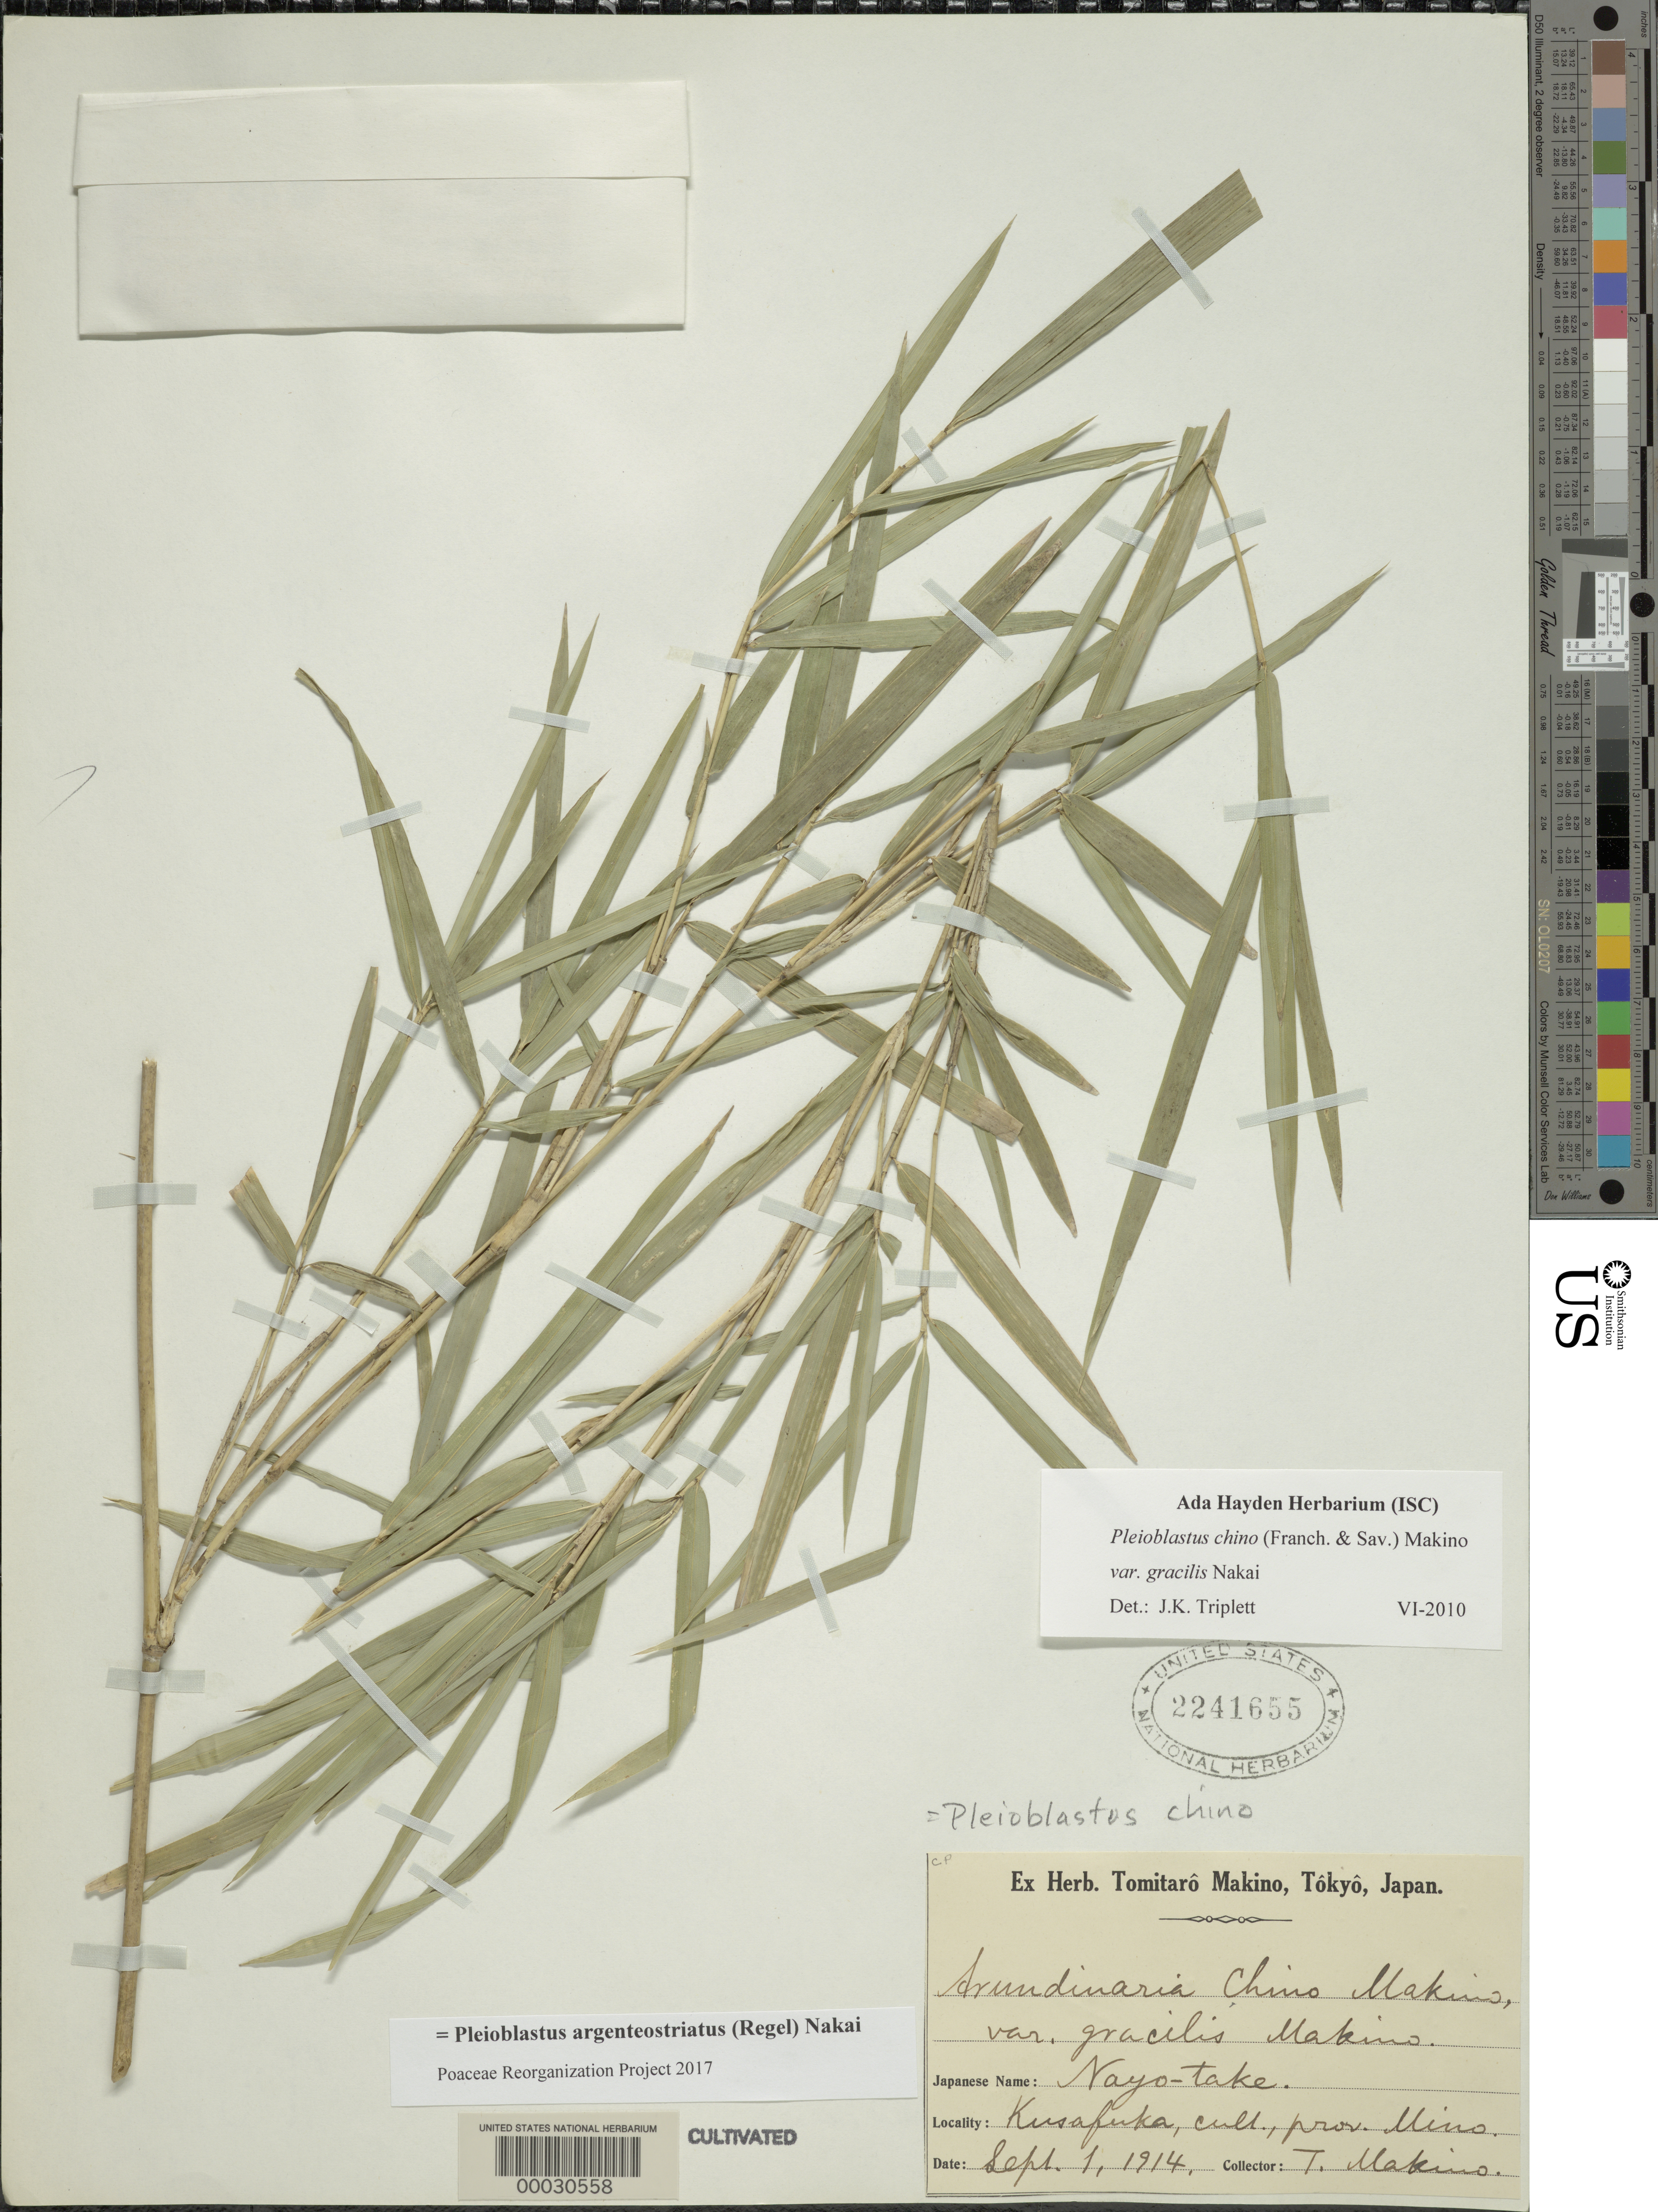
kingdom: Plantae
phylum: Tracheophyta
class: Liliopsida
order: Poales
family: Poaceae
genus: Pleioblastus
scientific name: Pleioblastus argenteostriatus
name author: (Regel) Nakai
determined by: Poaceae Reorganization Project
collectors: T. Makino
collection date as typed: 01 Sep 1914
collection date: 1914-09-01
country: Japan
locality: Kusafuka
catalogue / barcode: US 2241655